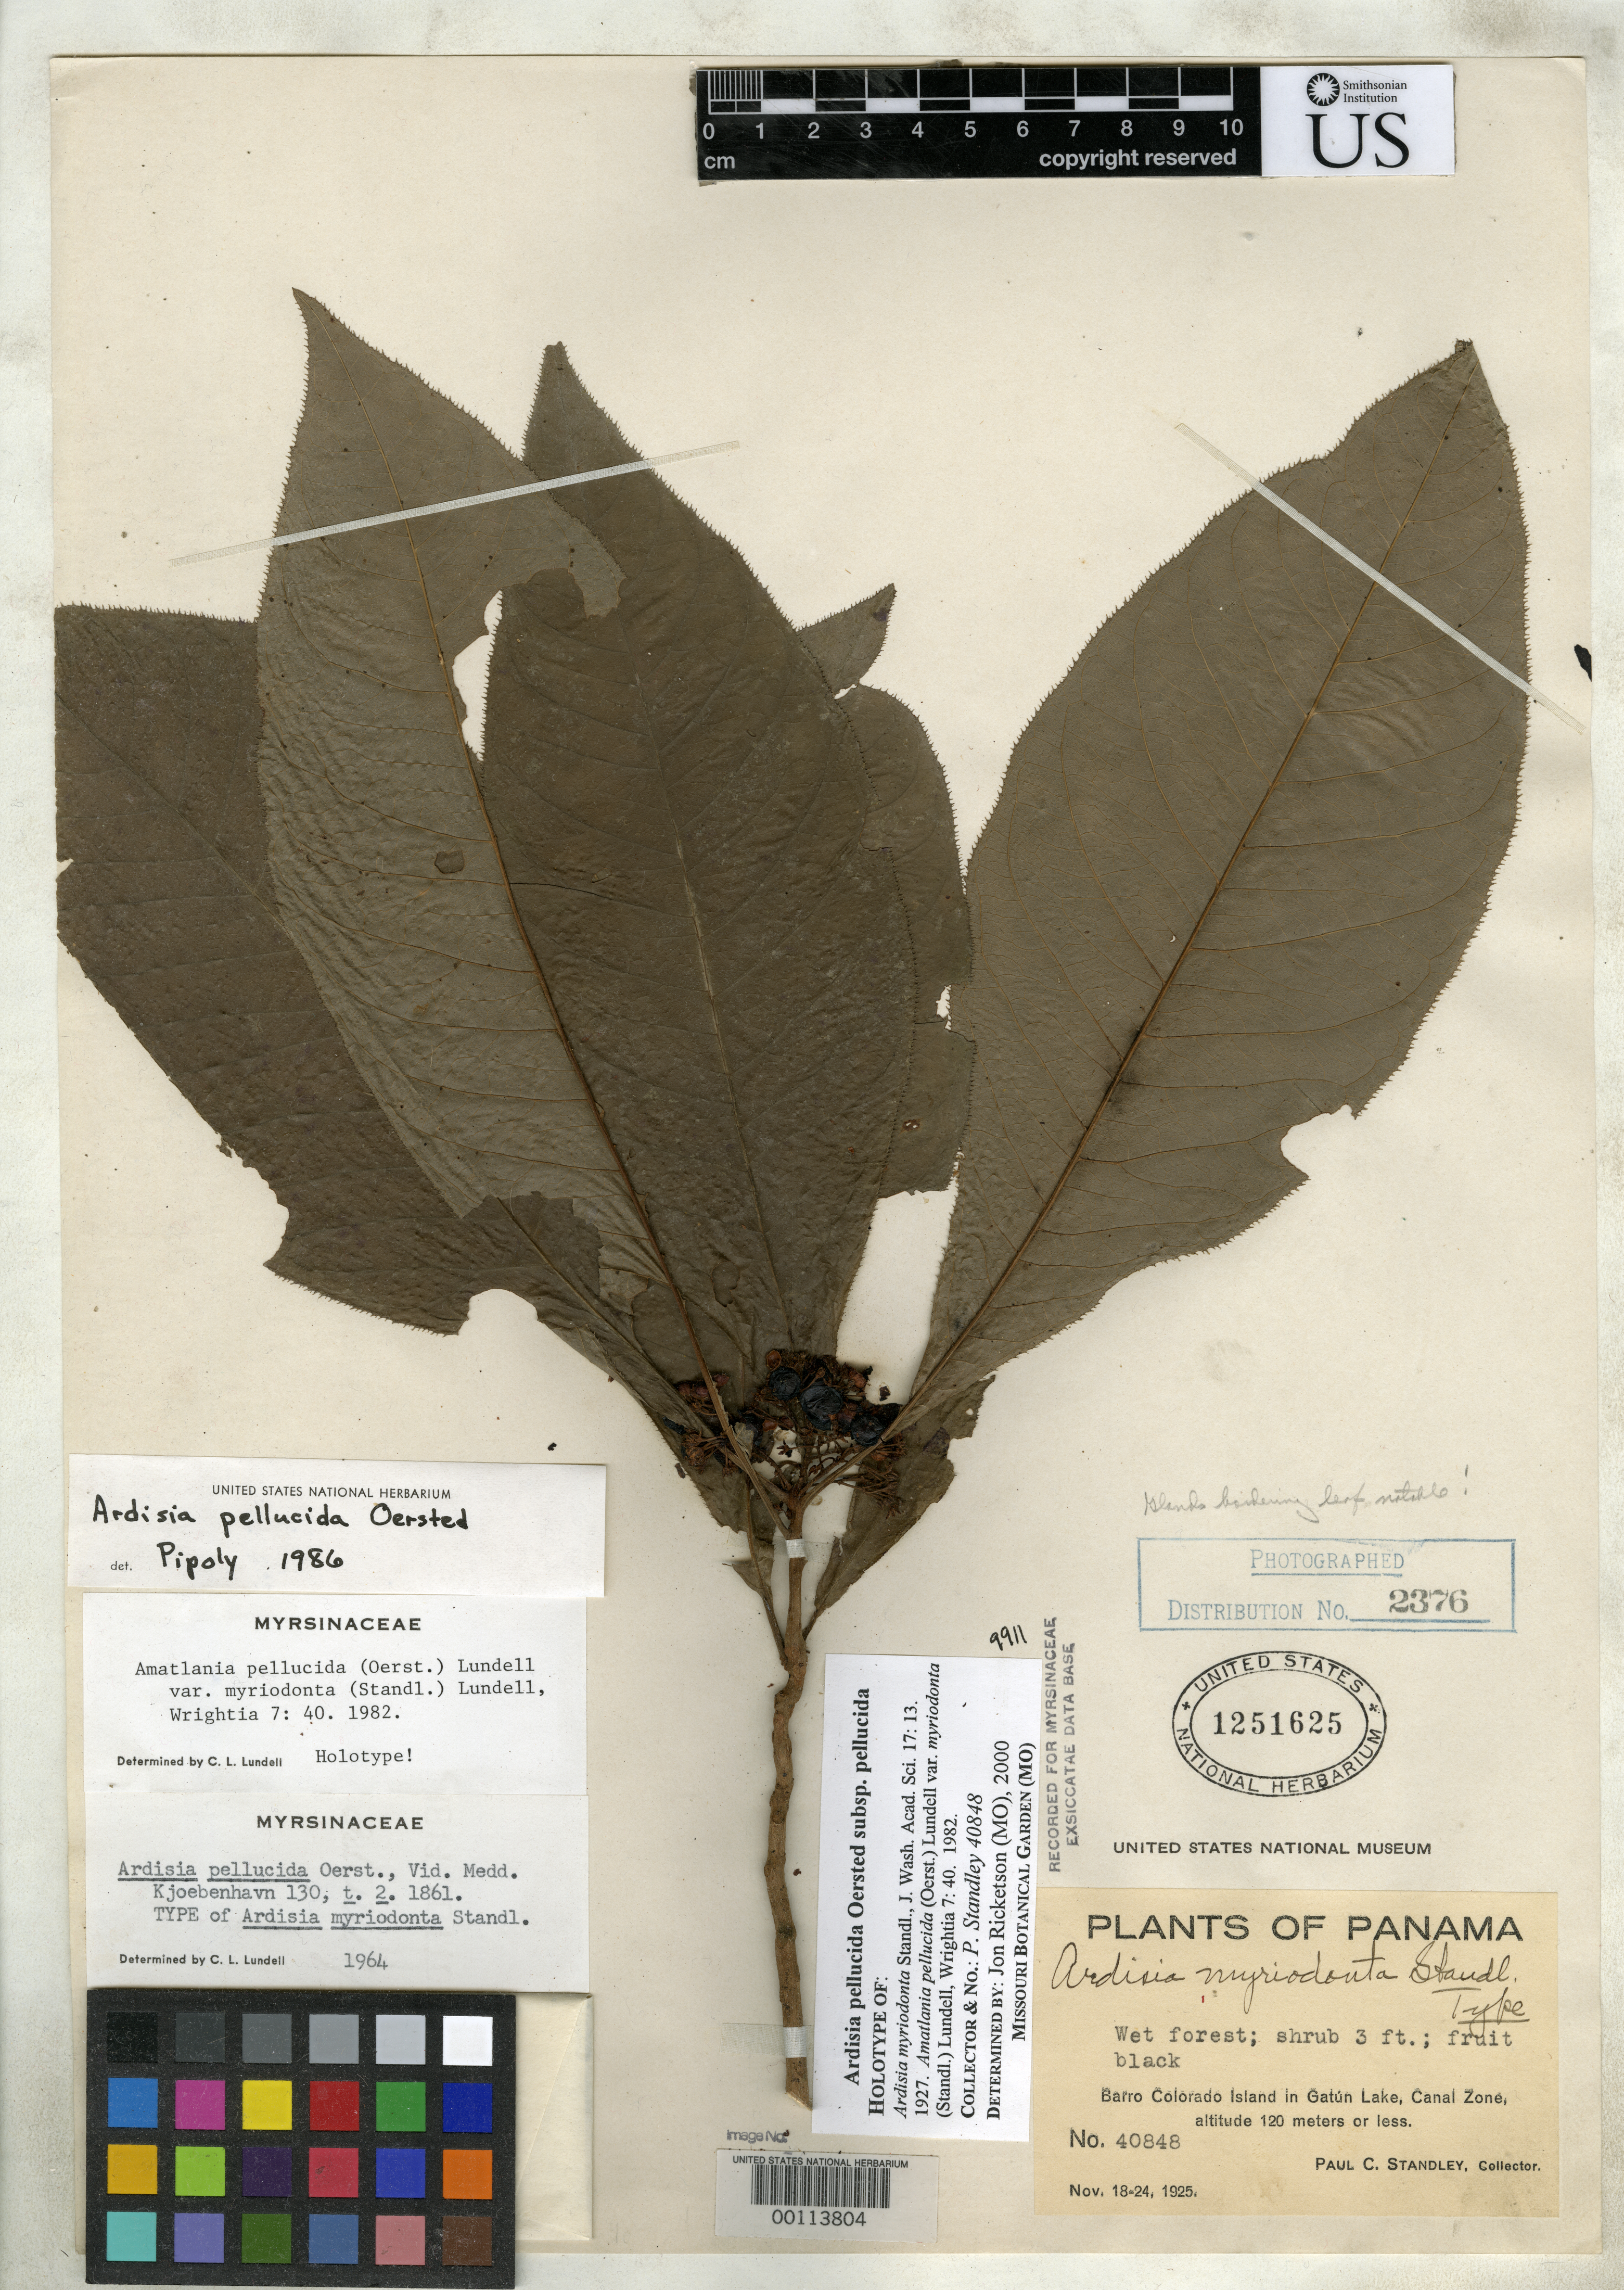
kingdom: Plantae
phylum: Tracheophyta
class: Magnoliopsida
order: Ericales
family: Primulaceae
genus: Ardisia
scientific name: Ardisia myriodonta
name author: Standl.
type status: Holotype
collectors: P. C. Standley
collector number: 40848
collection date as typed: Nov 1925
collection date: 1925-11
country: Panama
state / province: Panamá Oeste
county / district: Canal Zone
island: Barro Colorado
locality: Gatun Lake.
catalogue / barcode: US 1251625